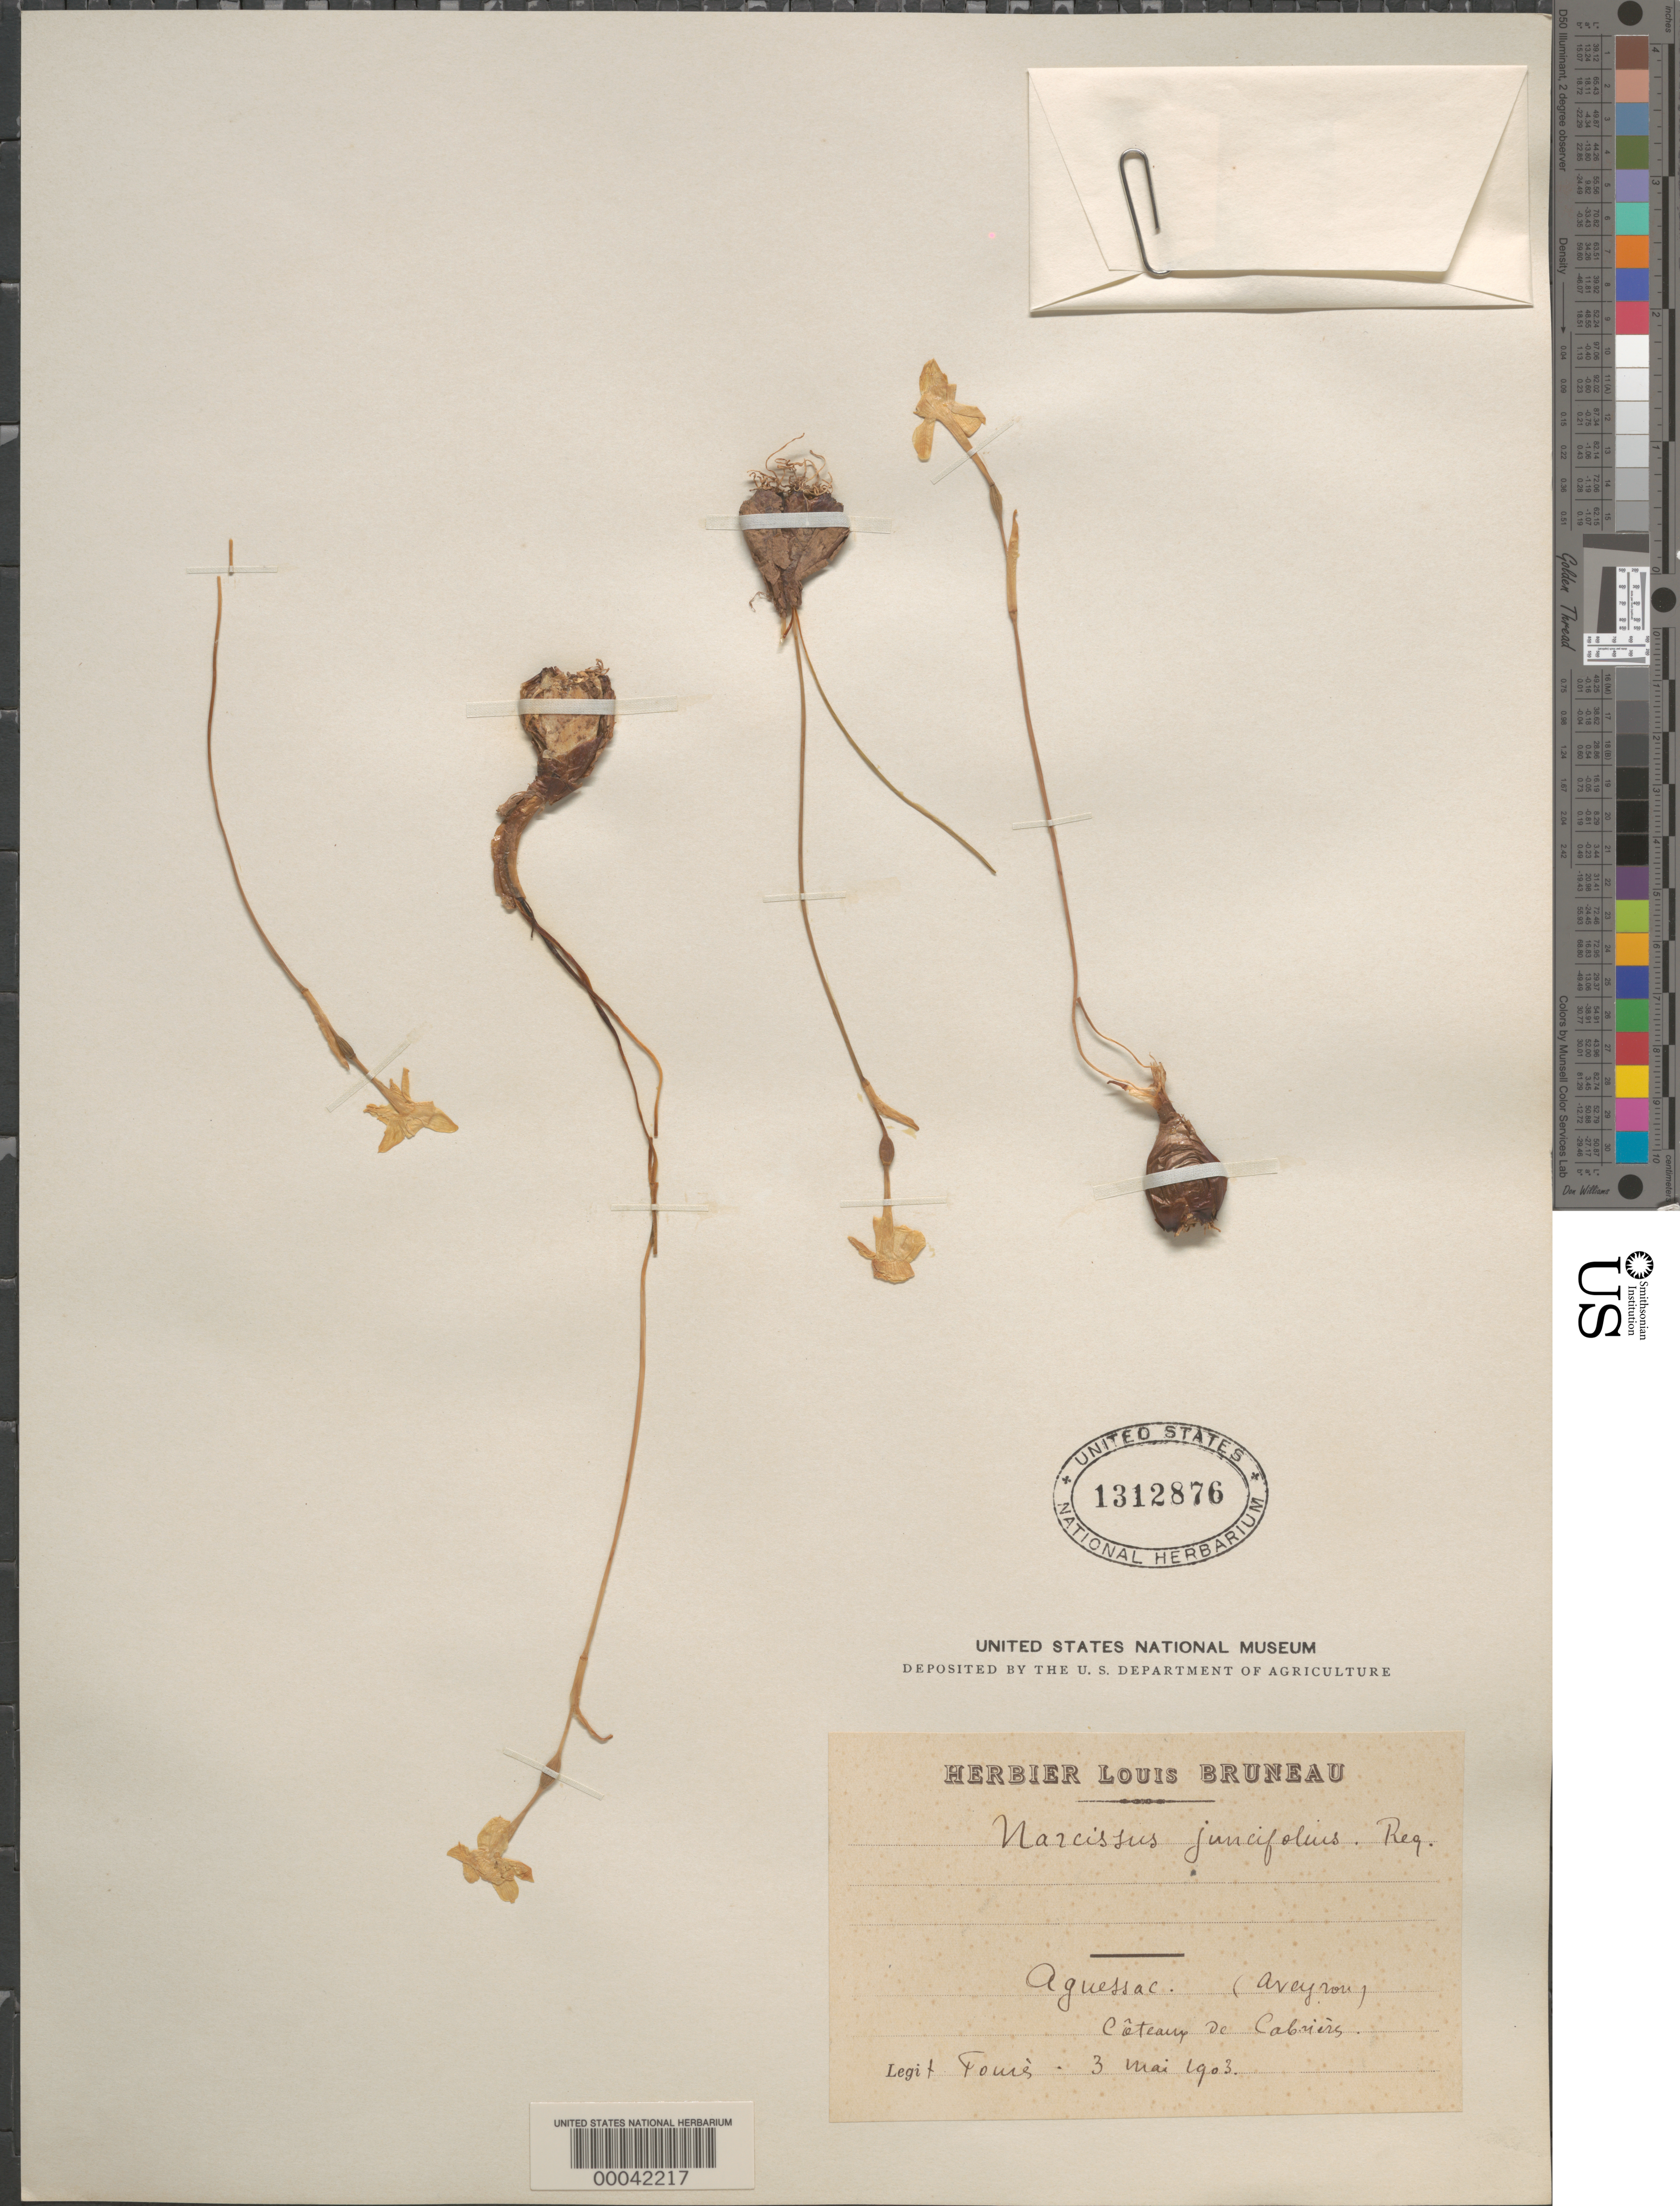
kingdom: Plantae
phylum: Tracheophyta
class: Liliopsida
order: Asparagales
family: Amaryllidaceae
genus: Narcissus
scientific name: Narcissus juncifolius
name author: Salisb.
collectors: -. Four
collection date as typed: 03 May 1903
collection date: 1903-05-03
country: France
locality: Coteaux de Cabrirs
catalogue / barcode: US 1312876